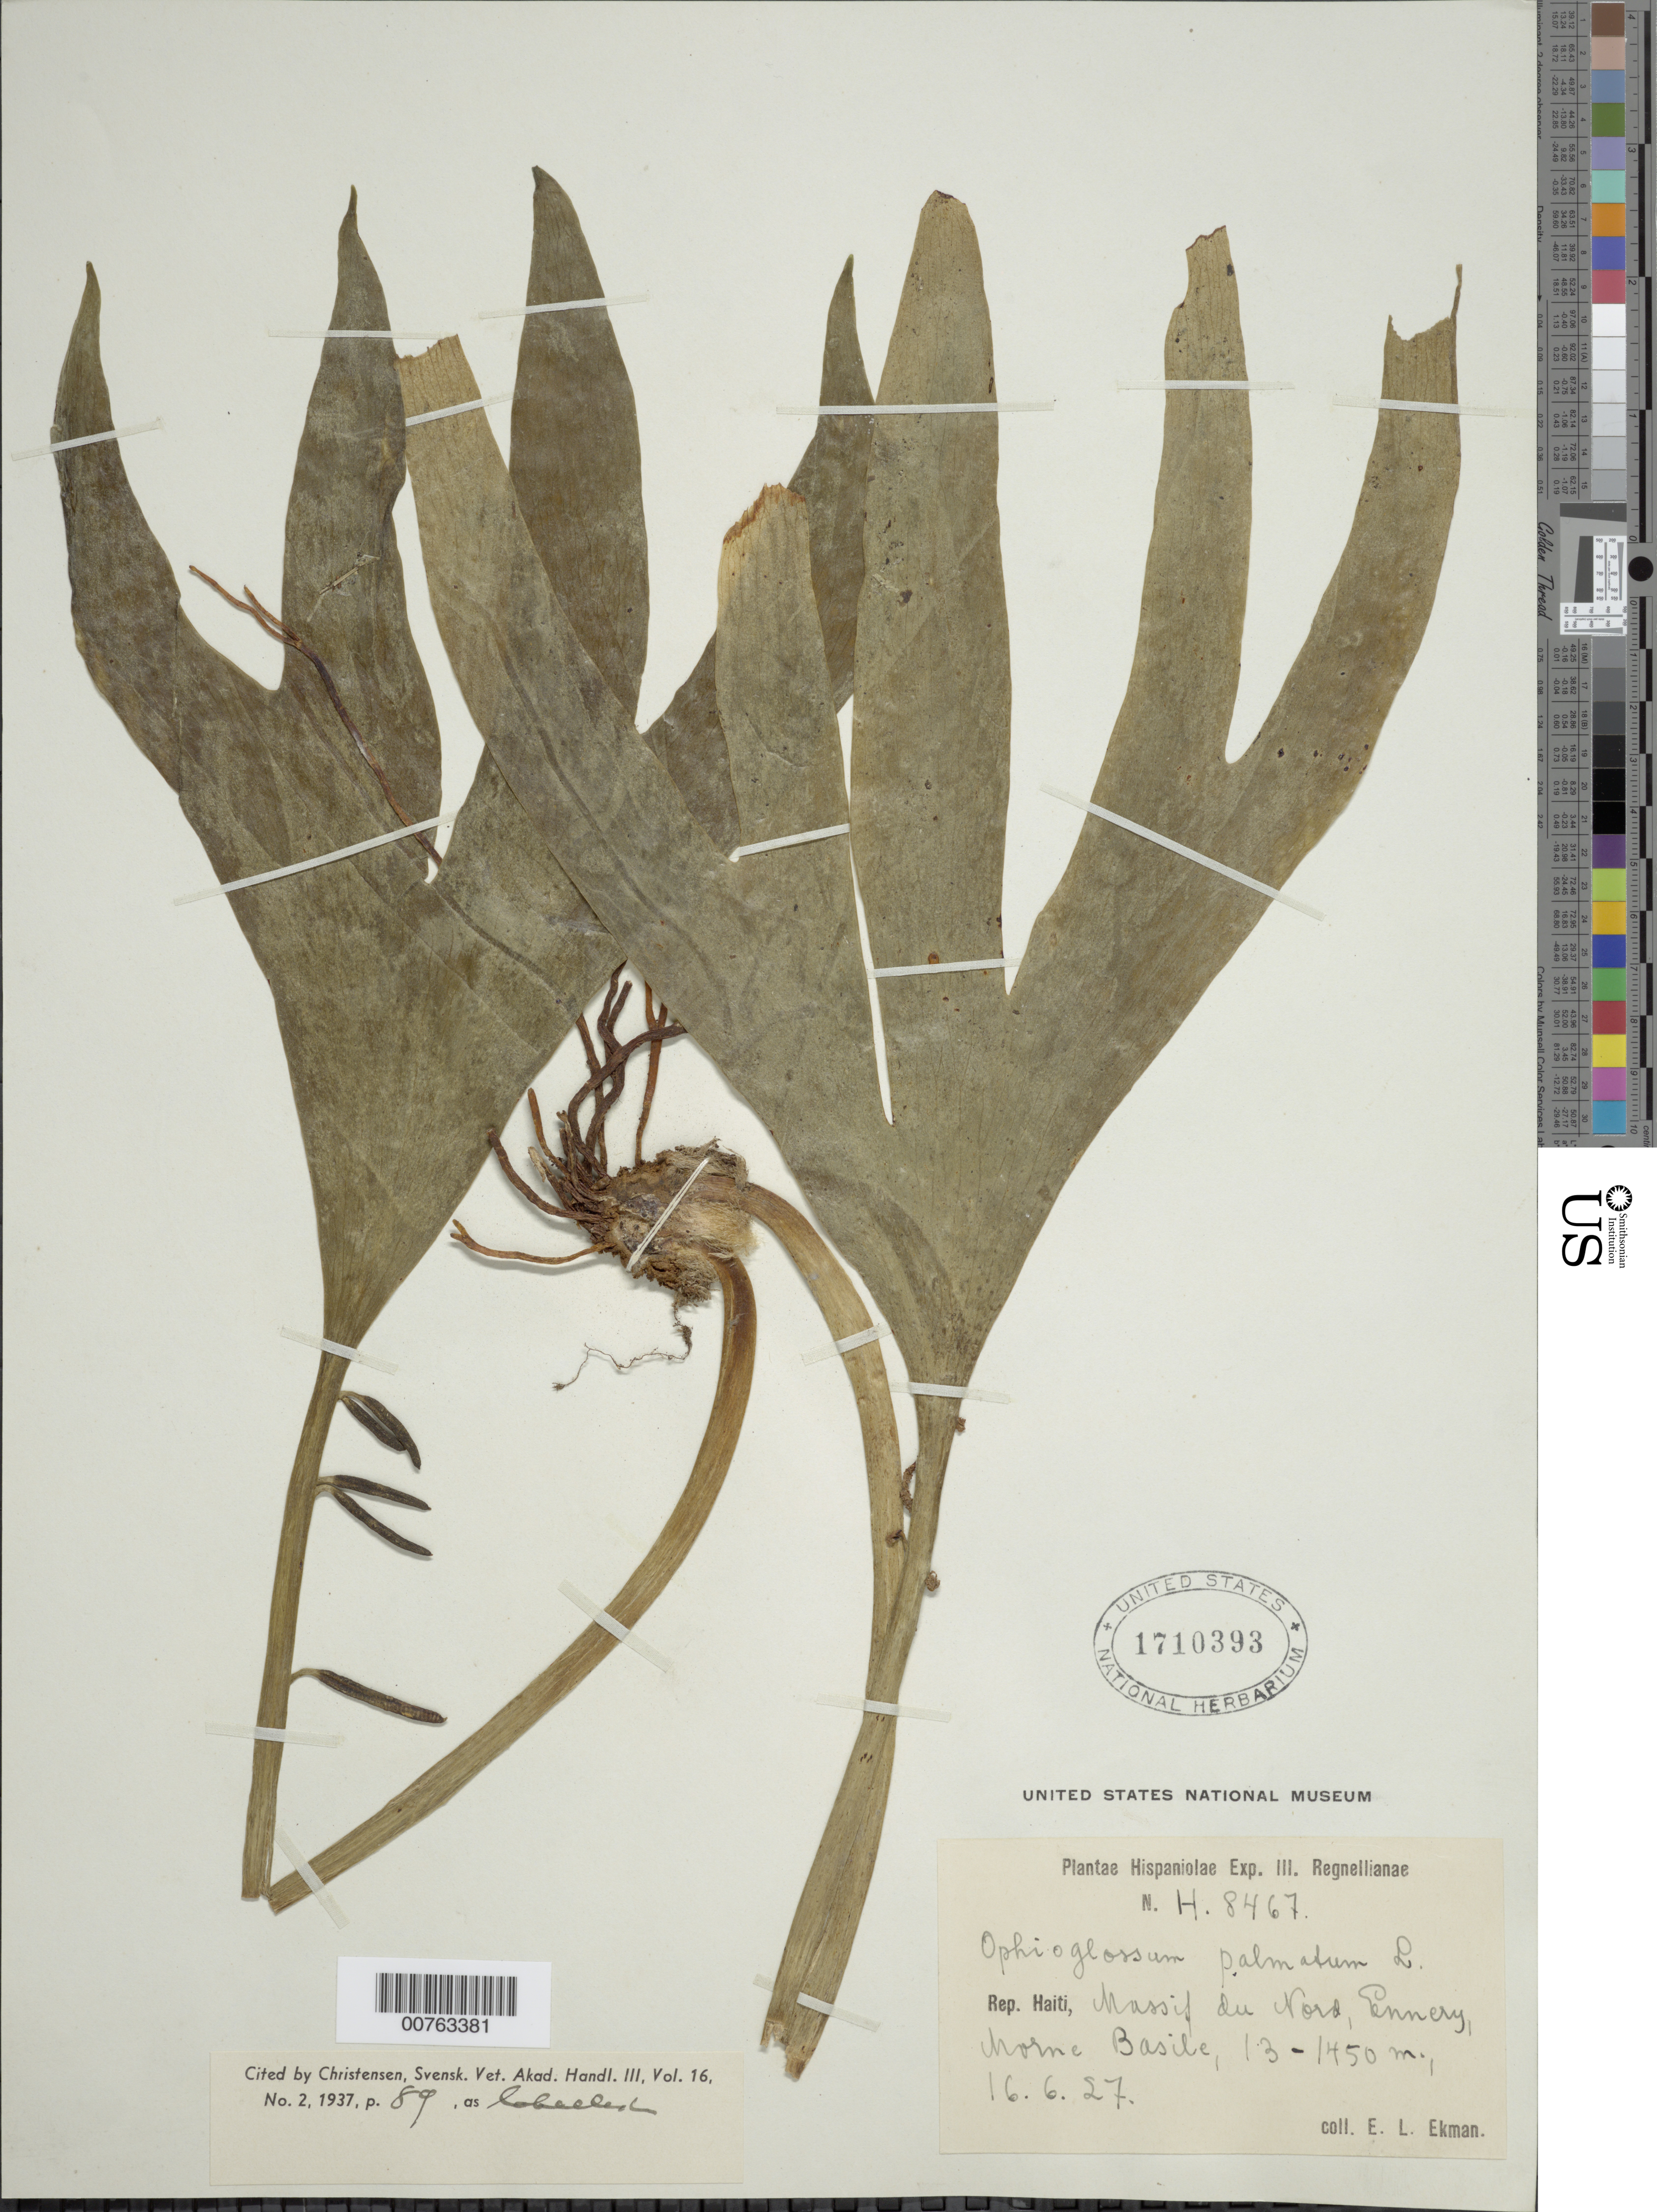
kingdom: Plantae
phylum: Tracheophyta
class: Polypodiopsida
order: Ophioglossales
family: Ophioglossaceae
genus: Cheiroglossa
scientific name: Cheiroglossa palmata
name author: (L.) C. Presl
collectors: E. L. Ekman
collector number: H 8467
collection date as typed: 16 Jun 1927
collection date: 1927-06-16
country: Haiti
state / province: Artibonite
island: Hispaniola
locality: Massif du Nord, Pennery, Morne Basile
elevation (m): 1300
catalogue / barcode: US 1710393